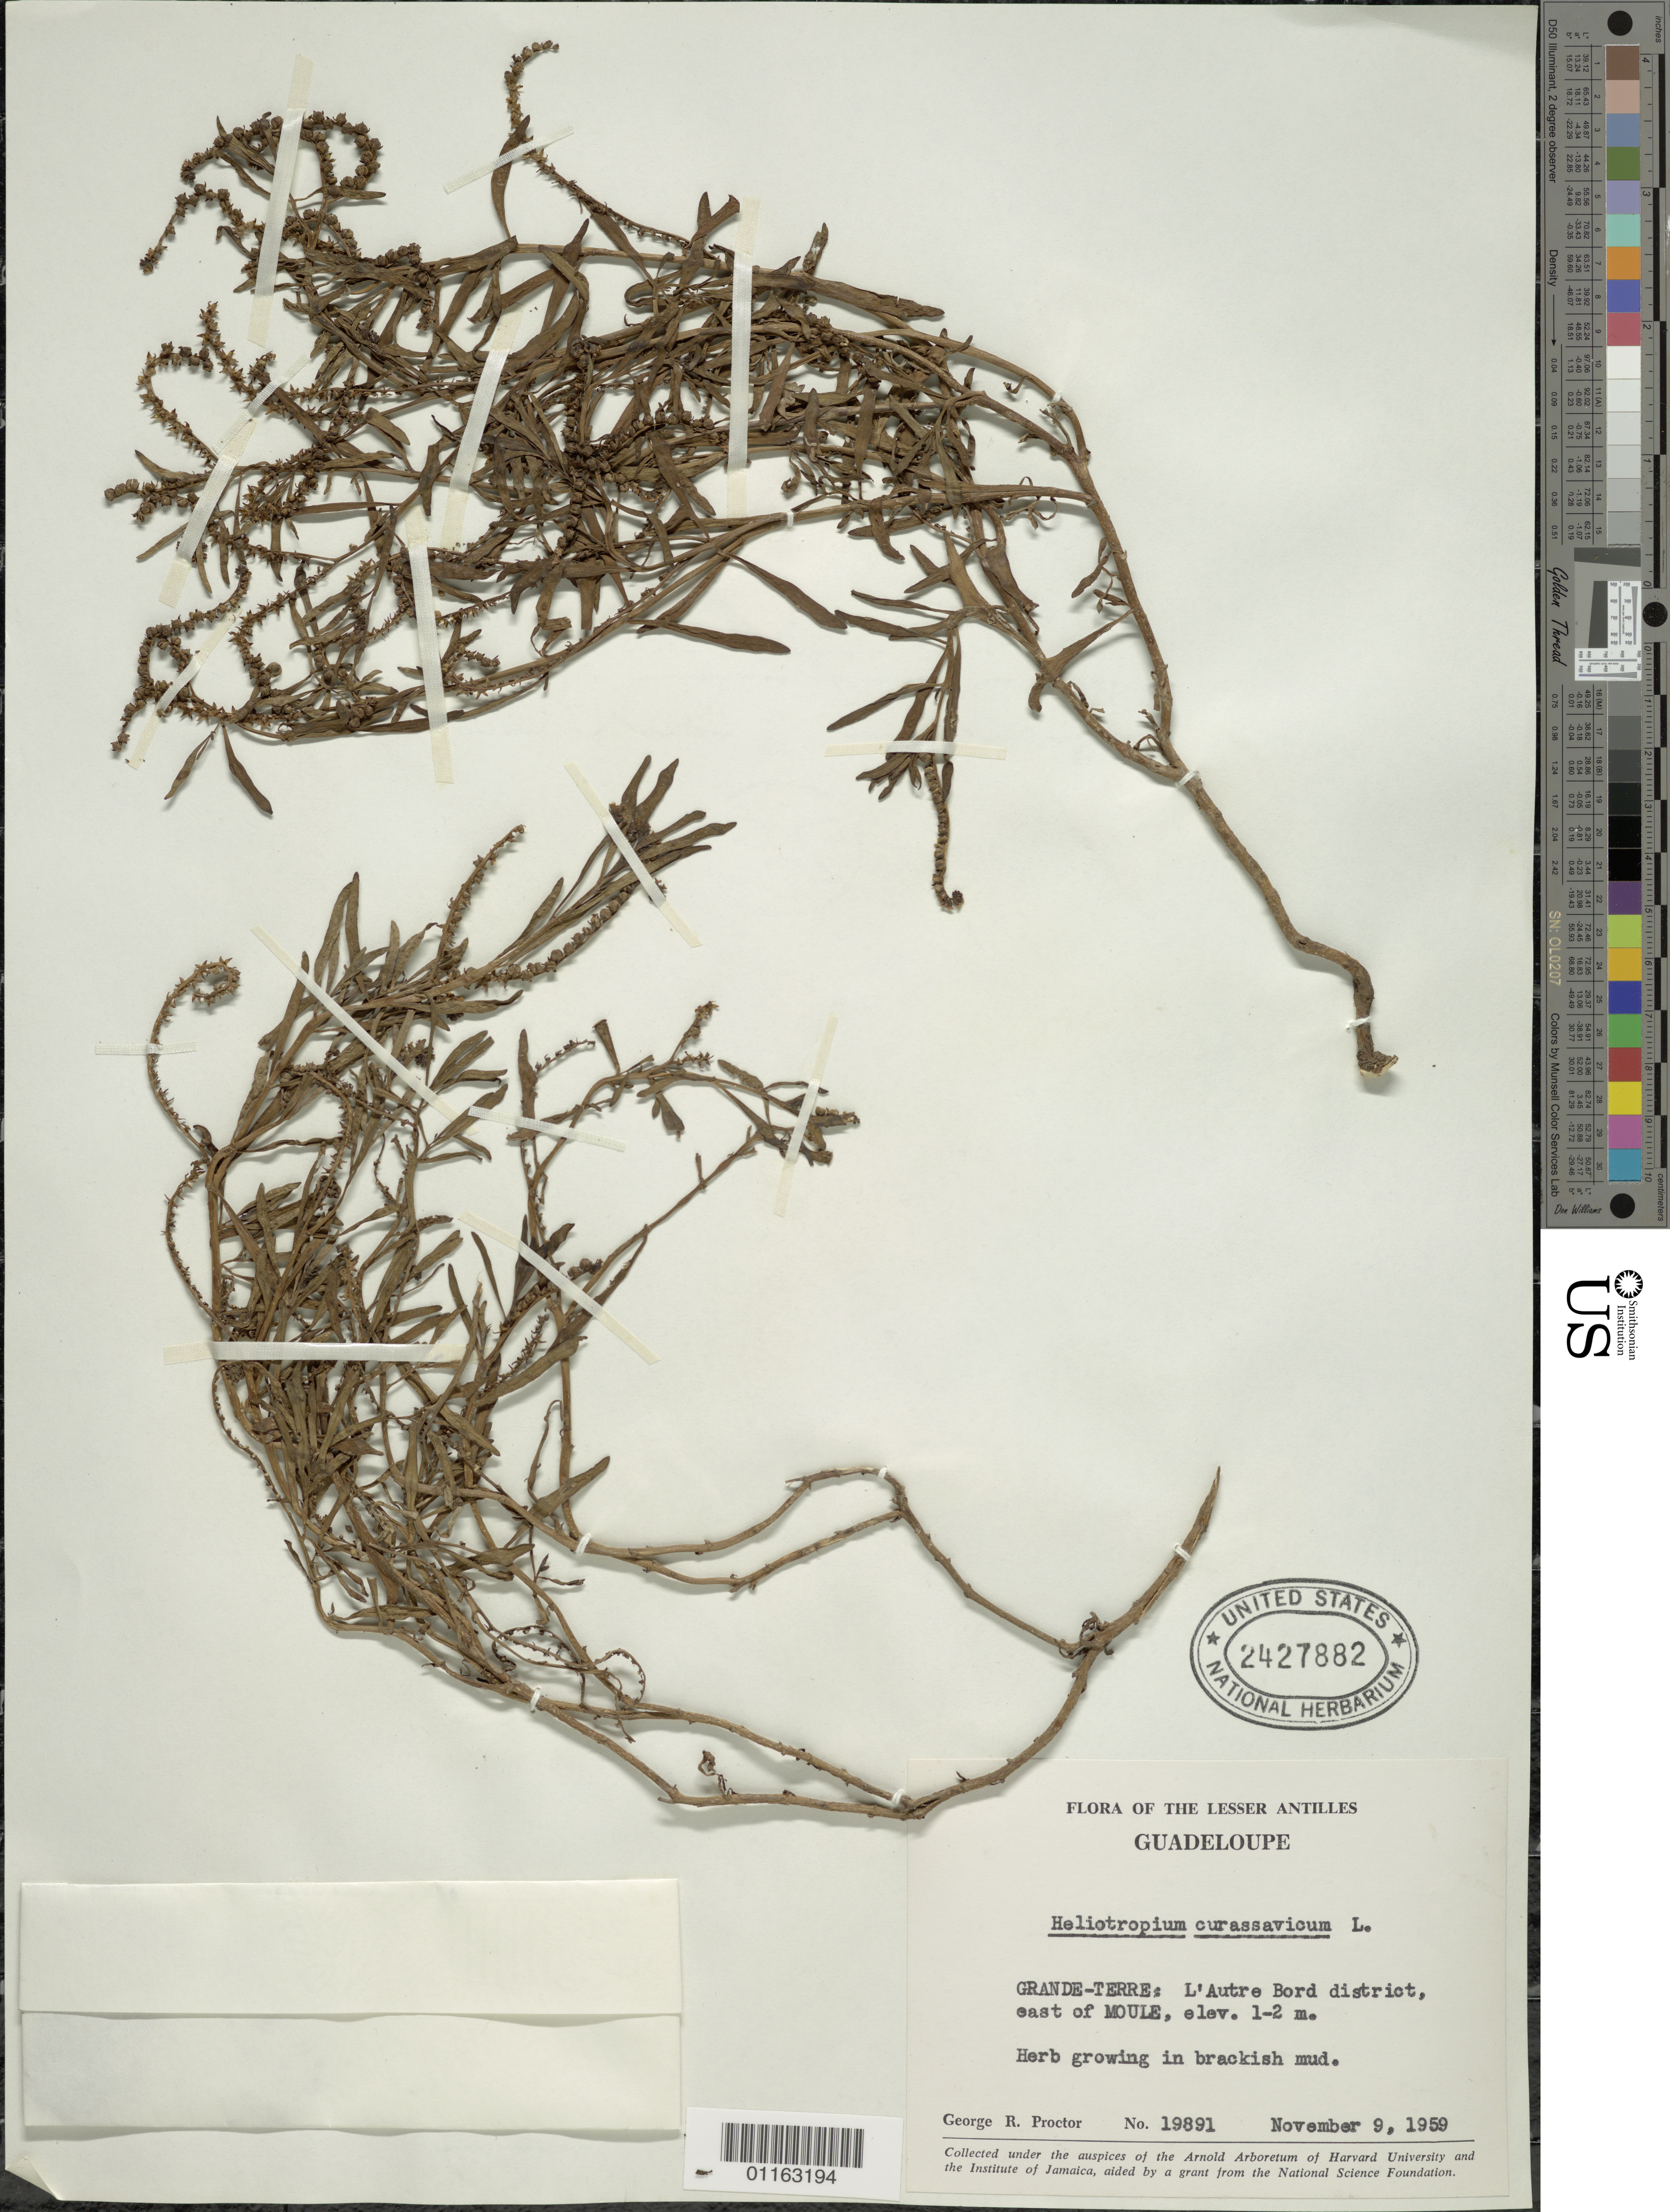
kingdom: Plantae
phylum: Tracheophyta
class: Magnoliopsida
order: Boraginales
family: Heliotropiaceae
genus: Heliotropium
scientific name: Heliotropium curassavicum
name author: L.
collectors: G. R. Proctor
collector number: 19891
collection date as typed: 09 Nov 1959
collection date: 1959-11-09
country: Guadeloupe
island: Grande-Terre I.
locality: L'Autre Bord district E of Moule; growing in brackish mud.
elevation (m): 1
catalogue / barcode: US 2427882